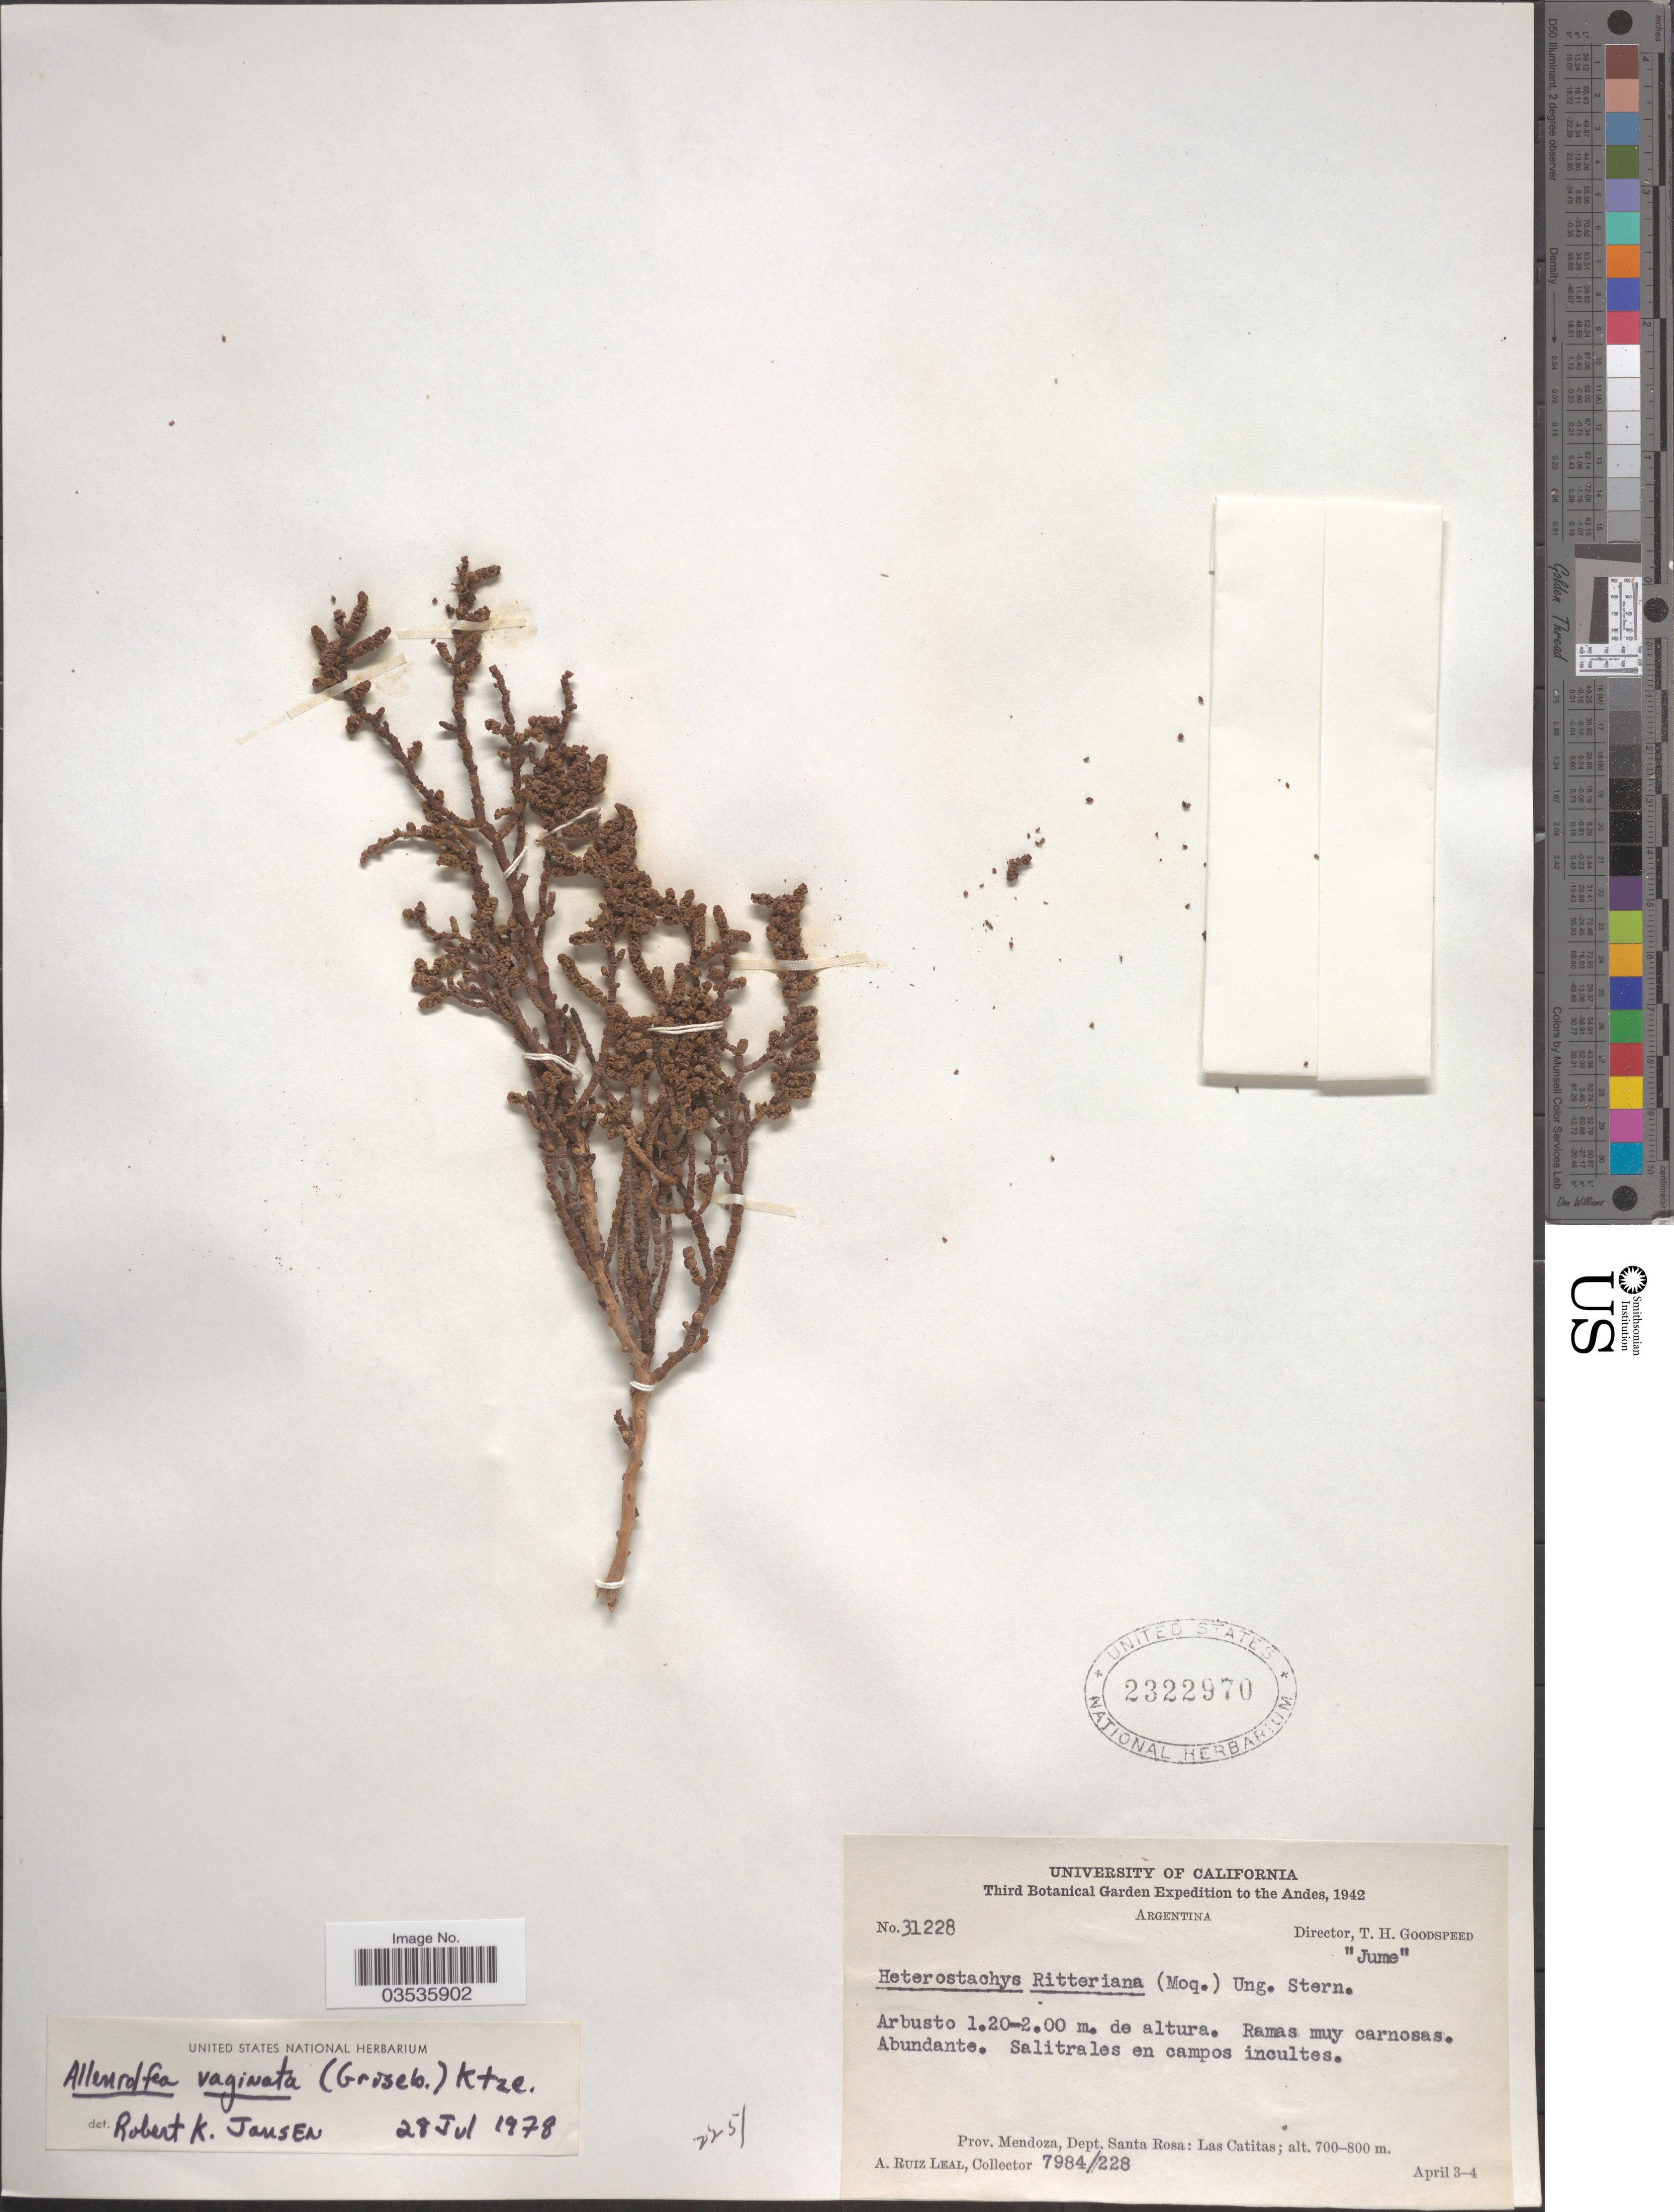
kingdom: Plantae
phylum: Tracheophyta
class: Magnoliopsida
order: Caryophyllales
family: Amaranthaceae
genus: Allenrolfea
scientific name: Allenrolfea vaginata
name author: (Griseb.) Kuntze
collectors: A. R. Leal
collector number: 7984/228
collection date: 1942-04-03/1942-04-04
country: Argentina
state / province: Mendoza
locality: Andes. Dept. Santa Rosa: Las Catitas.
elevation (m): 700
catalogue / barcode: US 2322970